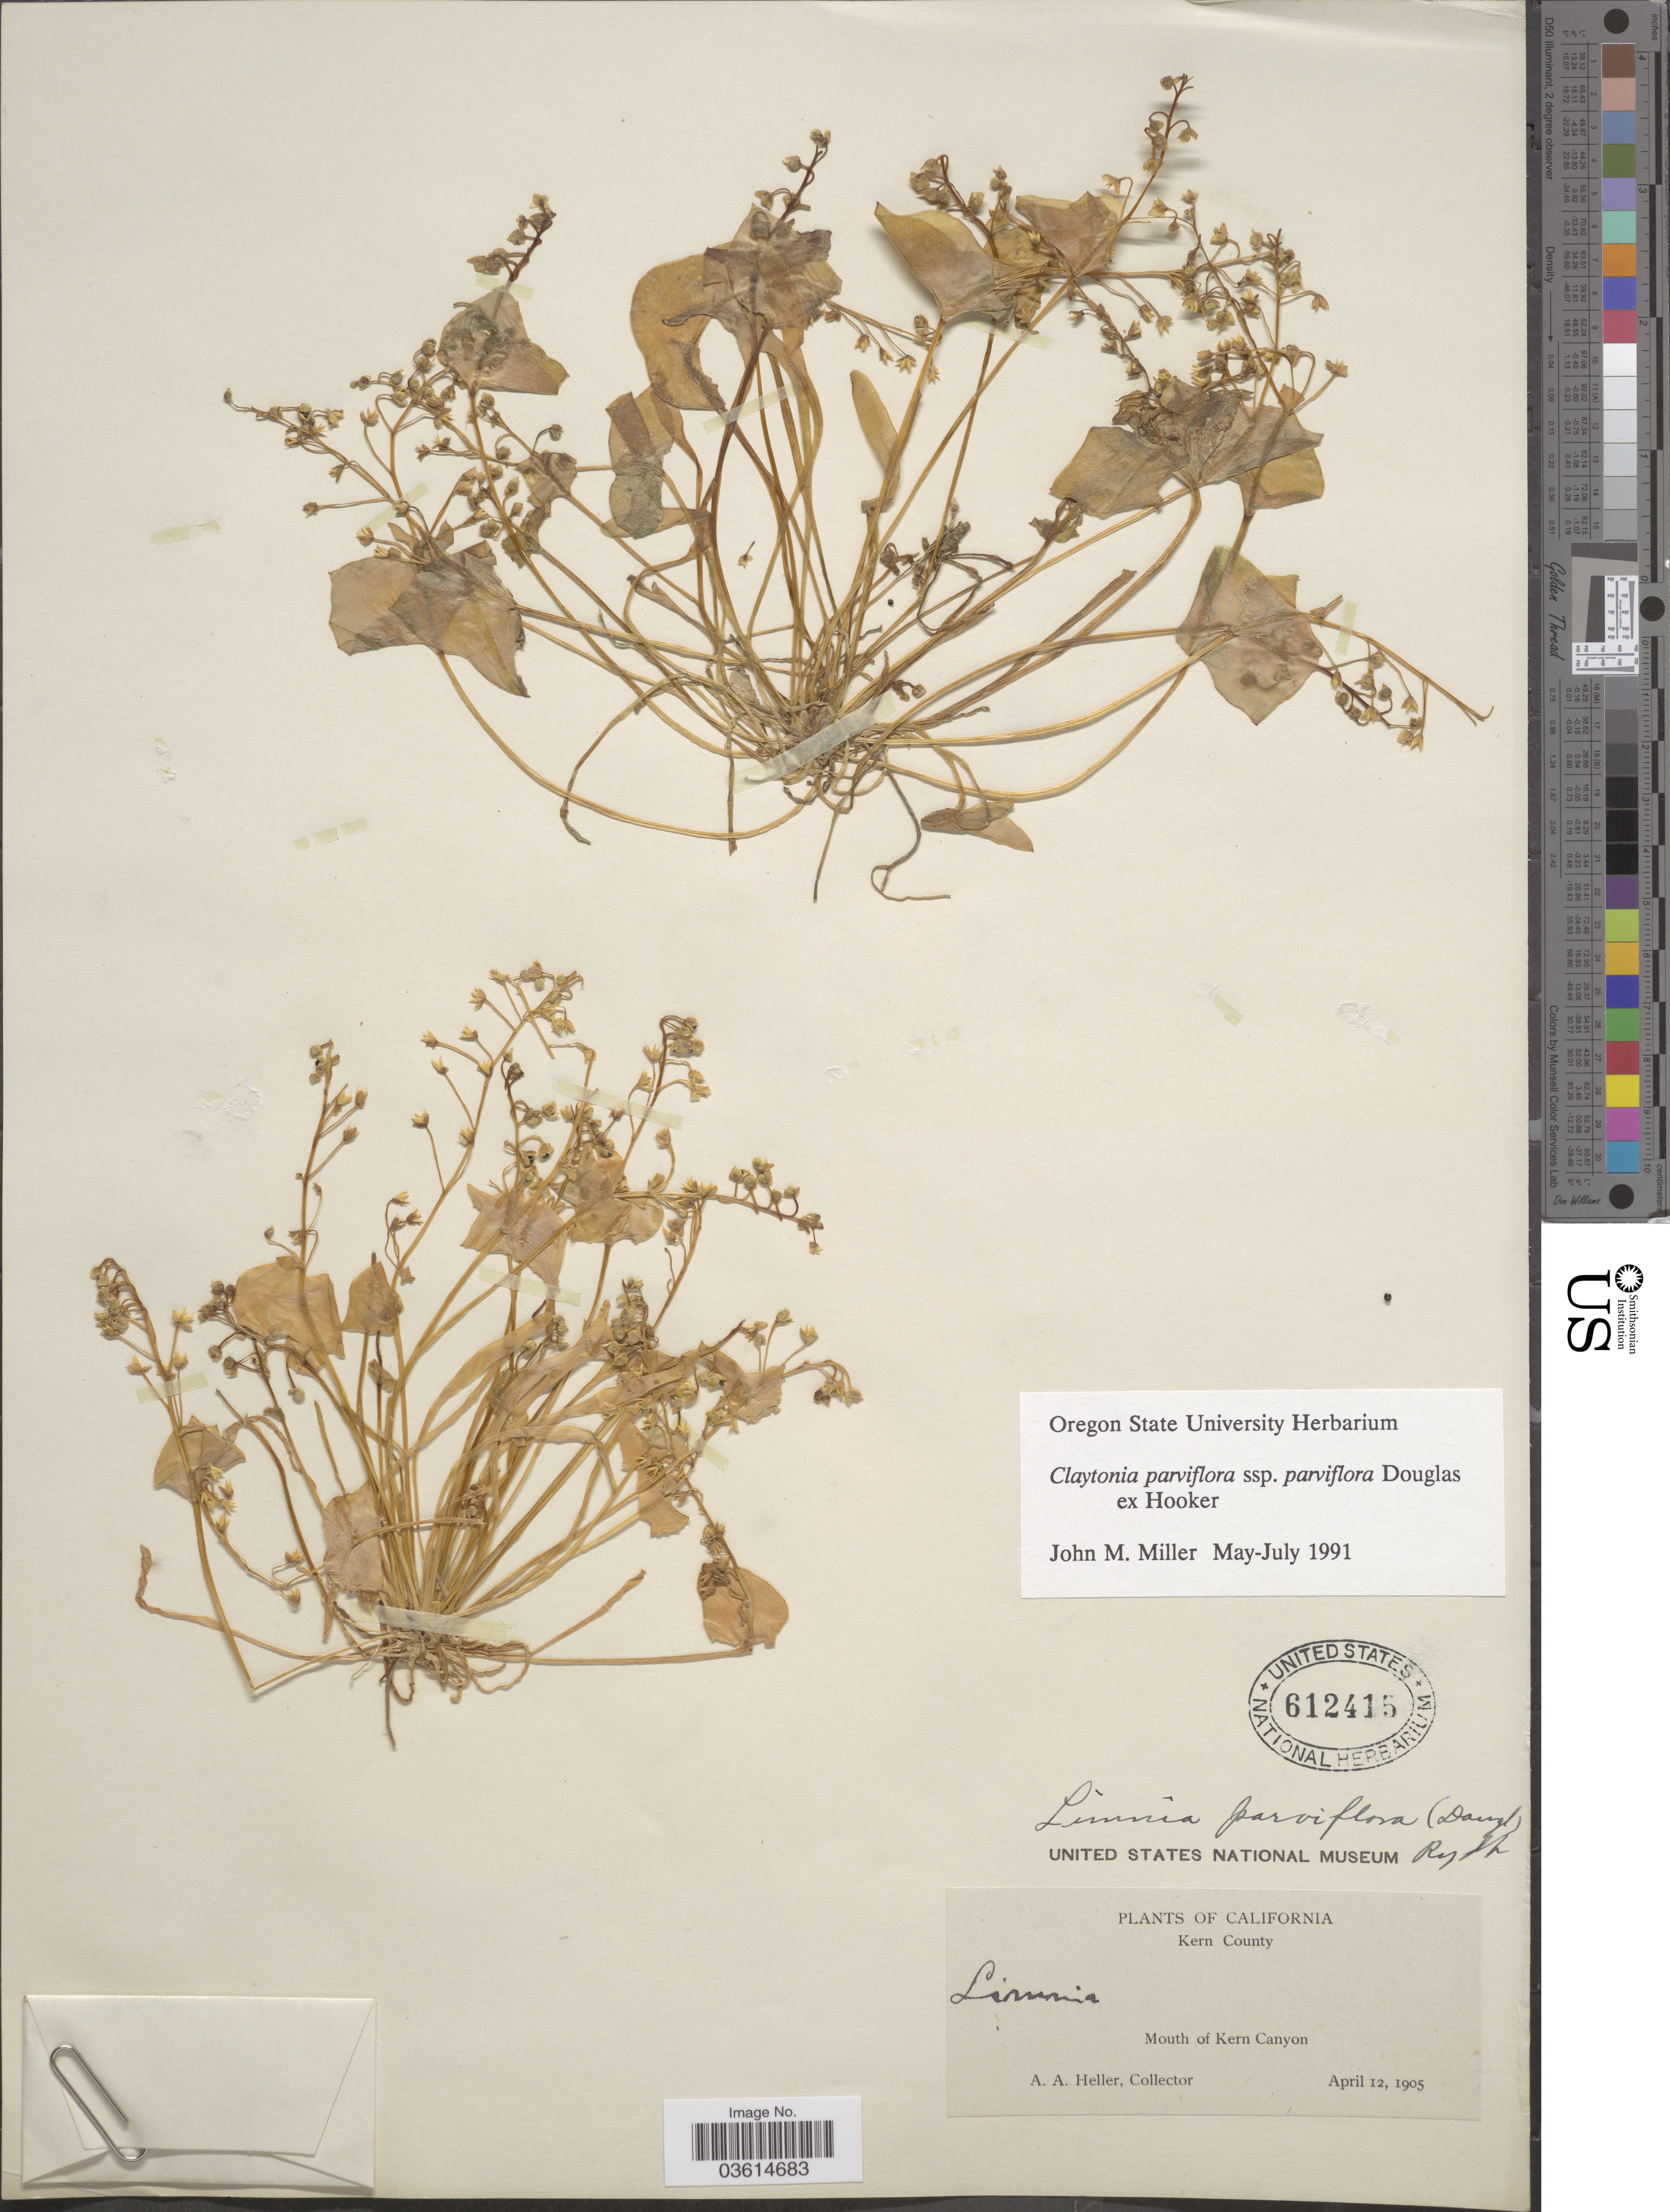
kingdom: Plantae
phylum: Tracheophyta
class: Magnoliopsida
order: Caryophyllales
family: Montiaceae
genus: Claytonia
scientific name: Claytonia parviflora subsp. parviflora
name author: Douglas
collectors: A. A. Heller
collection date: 1905-04-12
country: United States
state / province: California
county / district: Kern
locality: Kern County. Mouth of Kern Canyon.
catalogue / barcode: US 612415